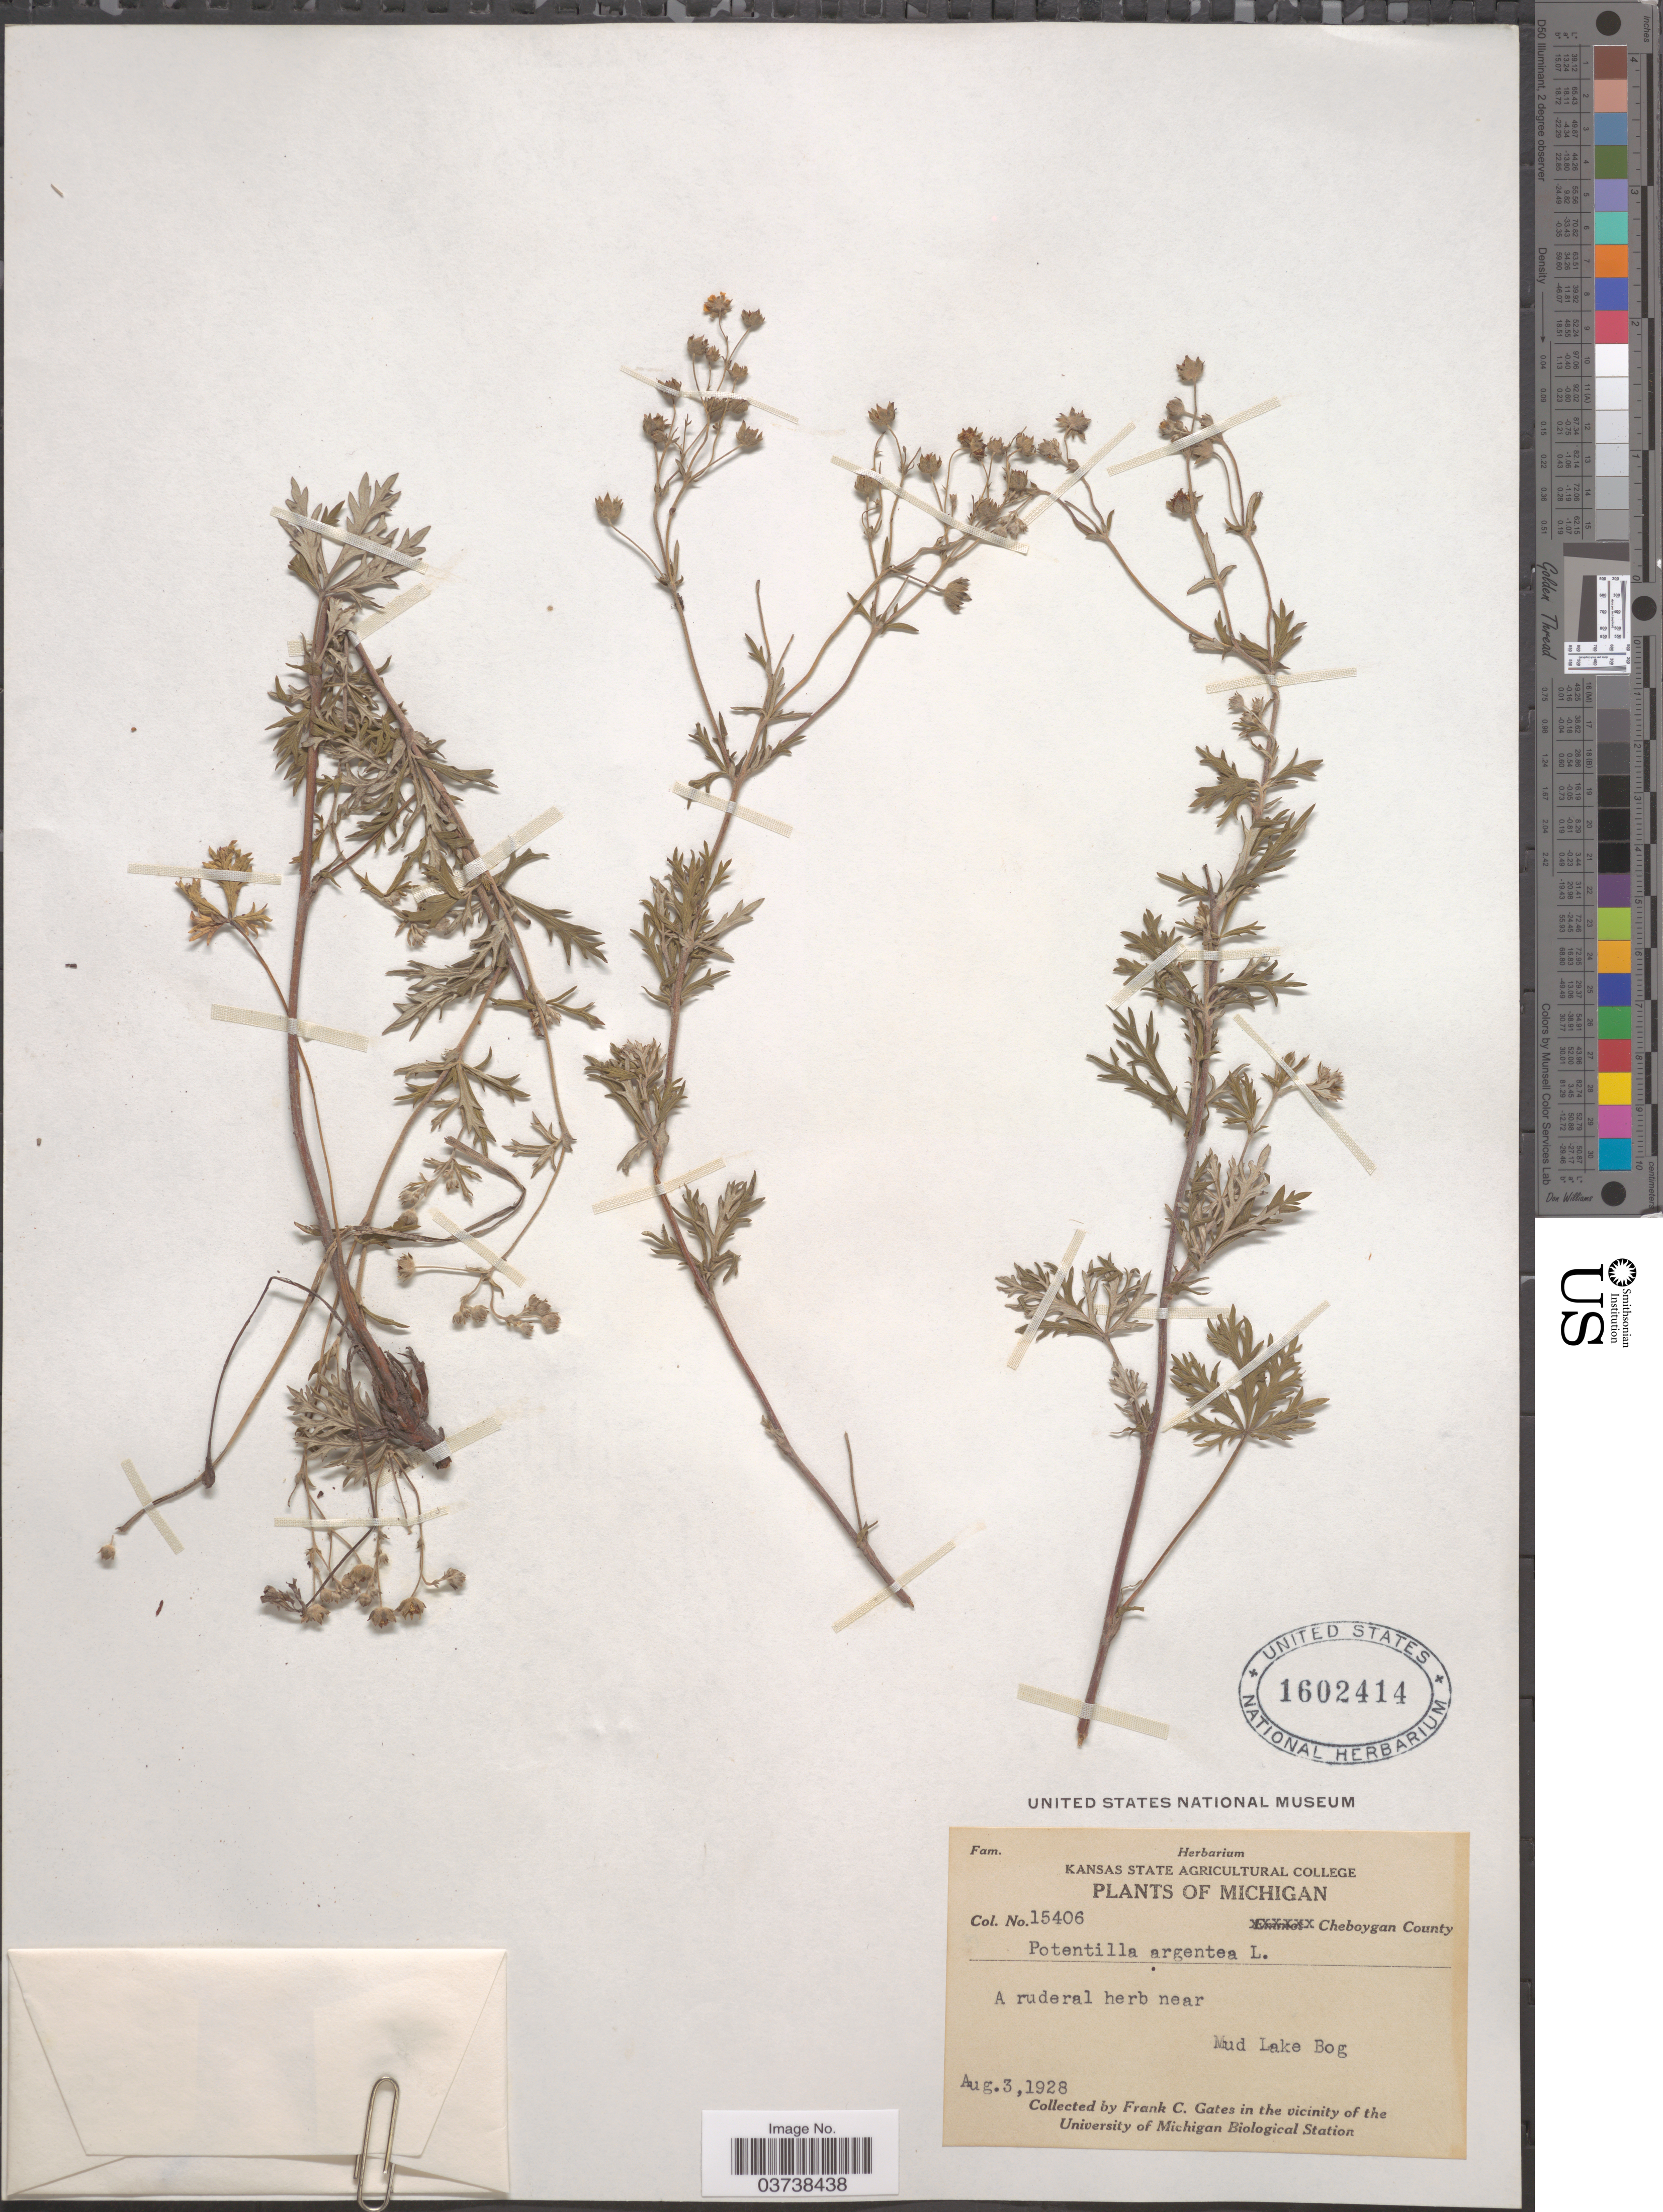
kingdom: Plantae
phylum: Tracheophyta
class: Magnoliopsida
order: Rosales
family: Rosaceae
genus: Potentilla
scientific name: Potentilla argentea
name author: L.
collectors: F. C. Gates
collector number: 15406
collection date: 1928-08-03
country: United States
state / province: Michigan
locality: Cheboygan County. Near Mud Lake Bog.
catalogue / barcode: US 1602414